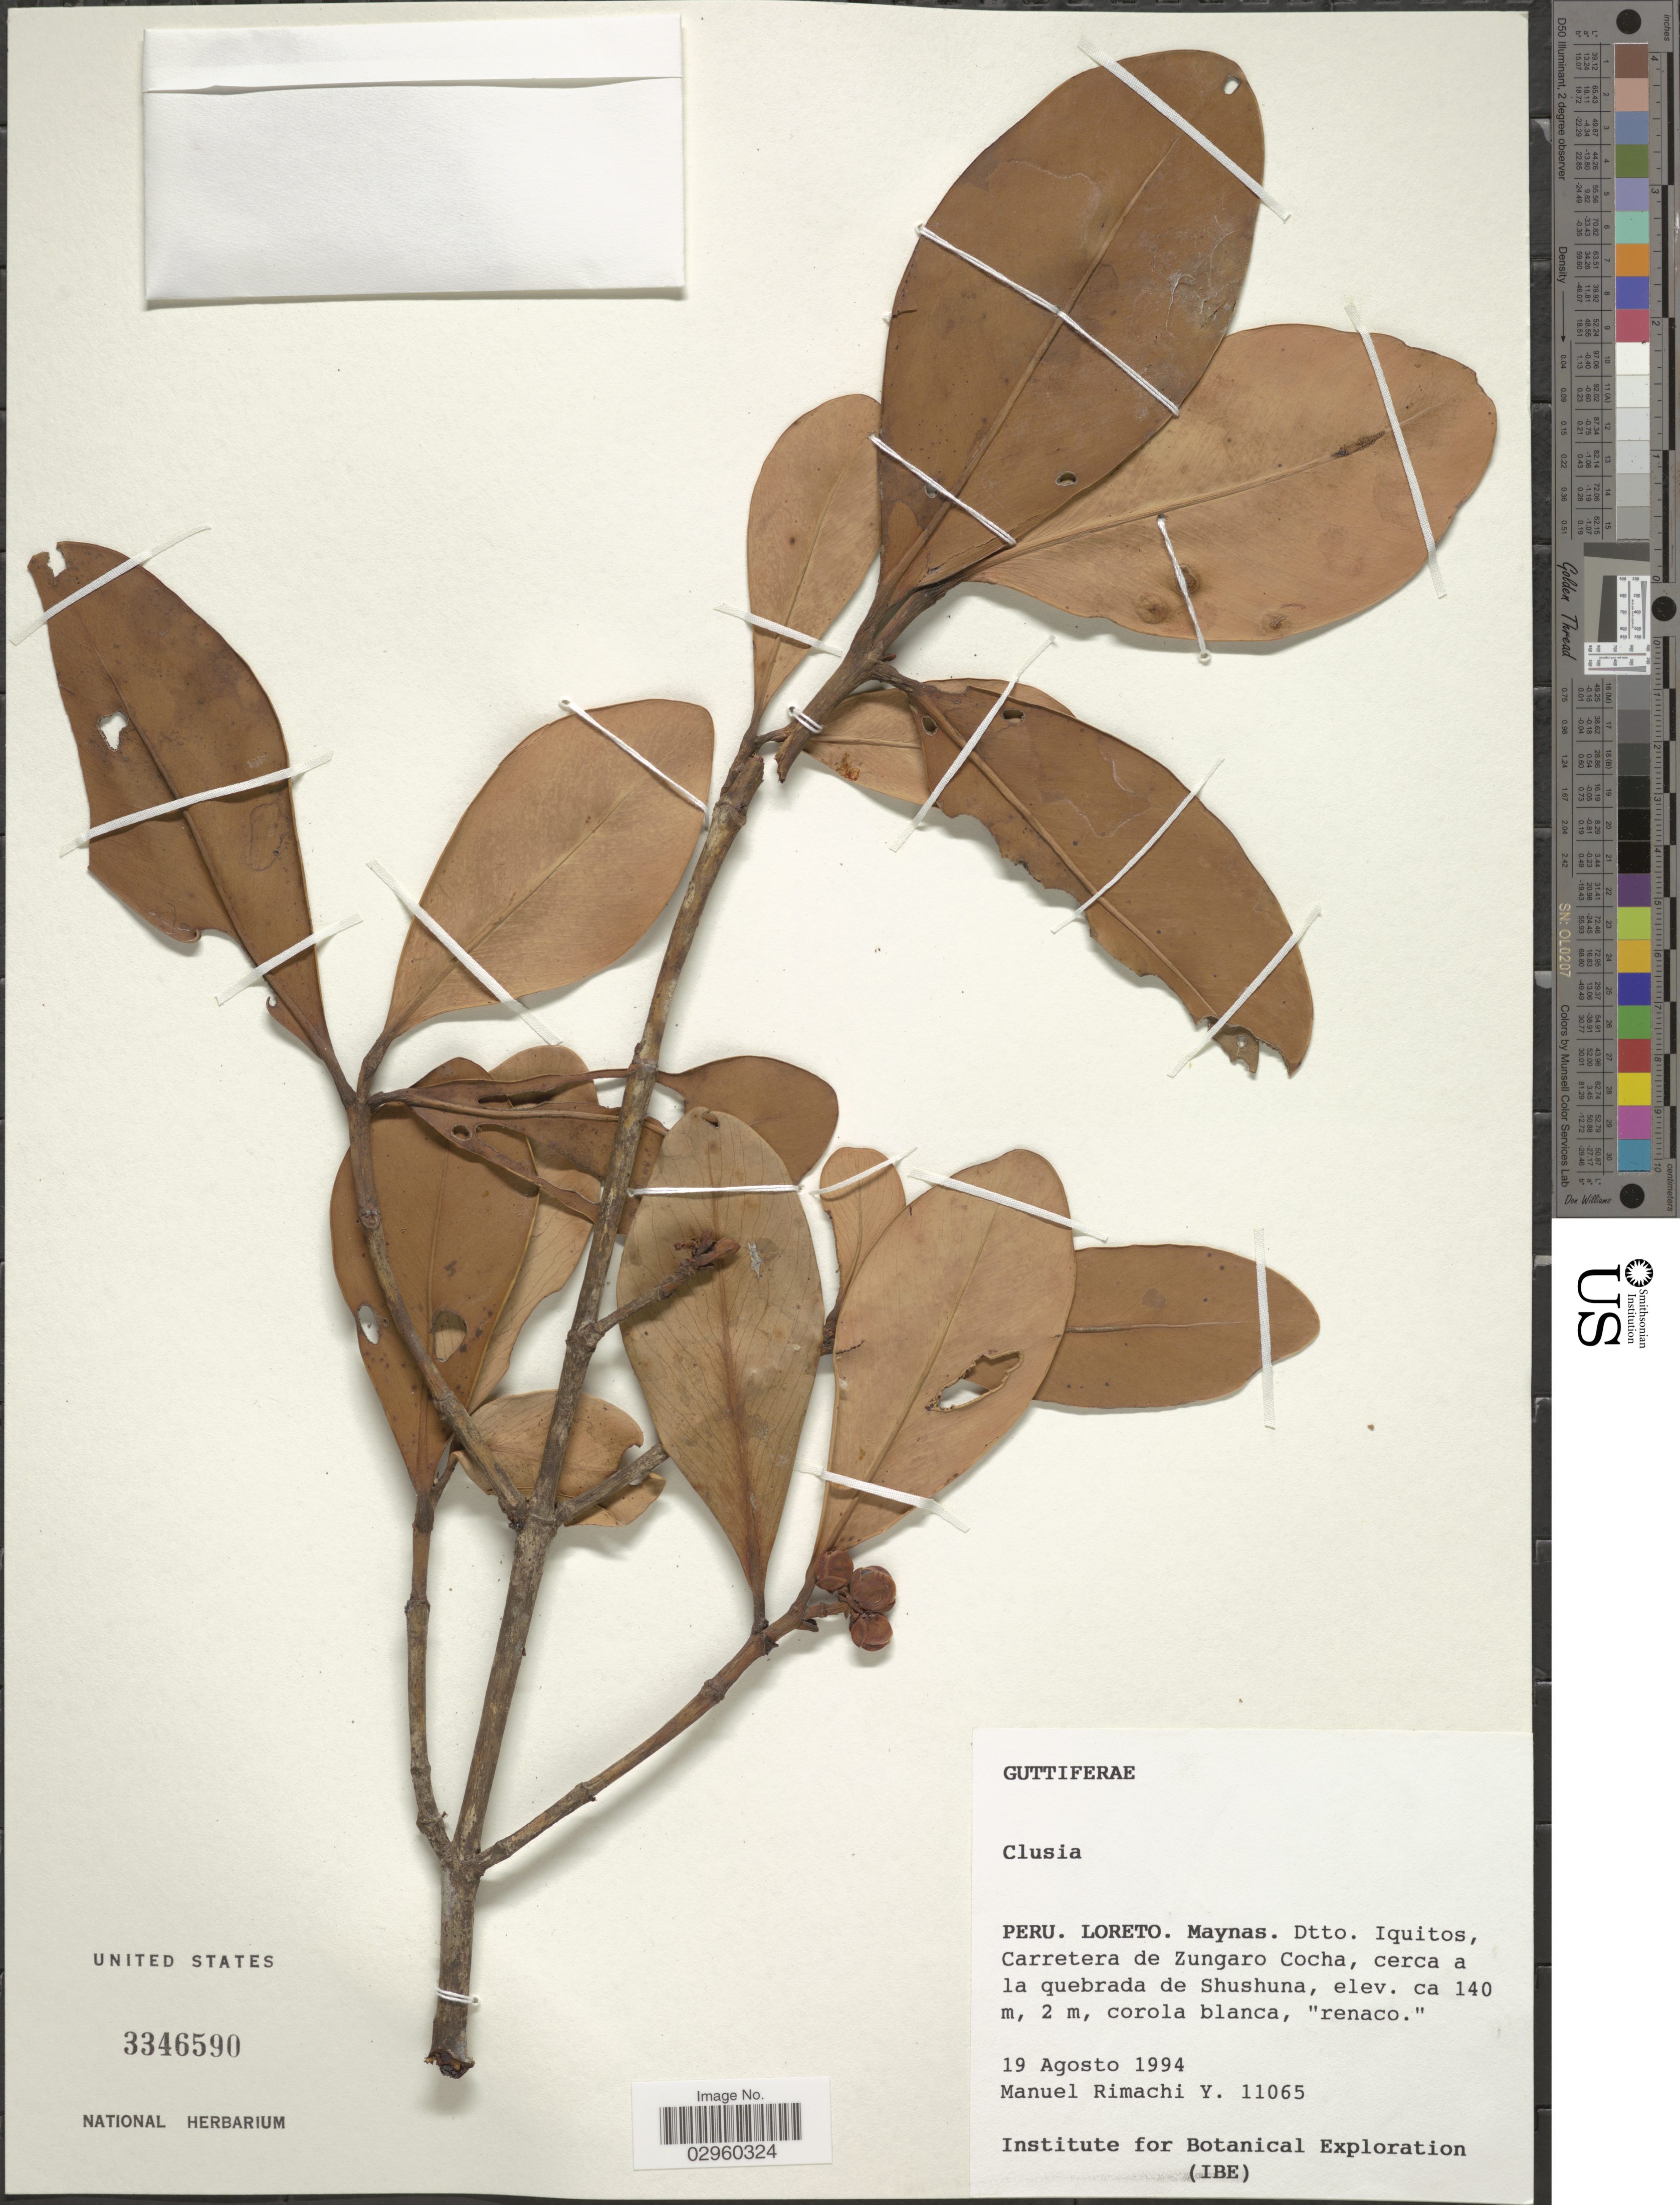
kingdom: Plantae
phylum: Tracheophyta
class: Magnoliopsida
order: Malpighiales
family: Clusiaceae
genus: Clusia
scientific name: Clusia sp.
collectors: M. Rimachi Y.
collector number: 11065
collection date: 1994-08-19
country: Peru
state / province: Loreto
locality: Maynas: Dtto. Iquitos. Carretera de Zungaro Cocha, cerca a la quebrada de Shushuna.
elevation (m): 140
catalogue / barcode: US 3346590